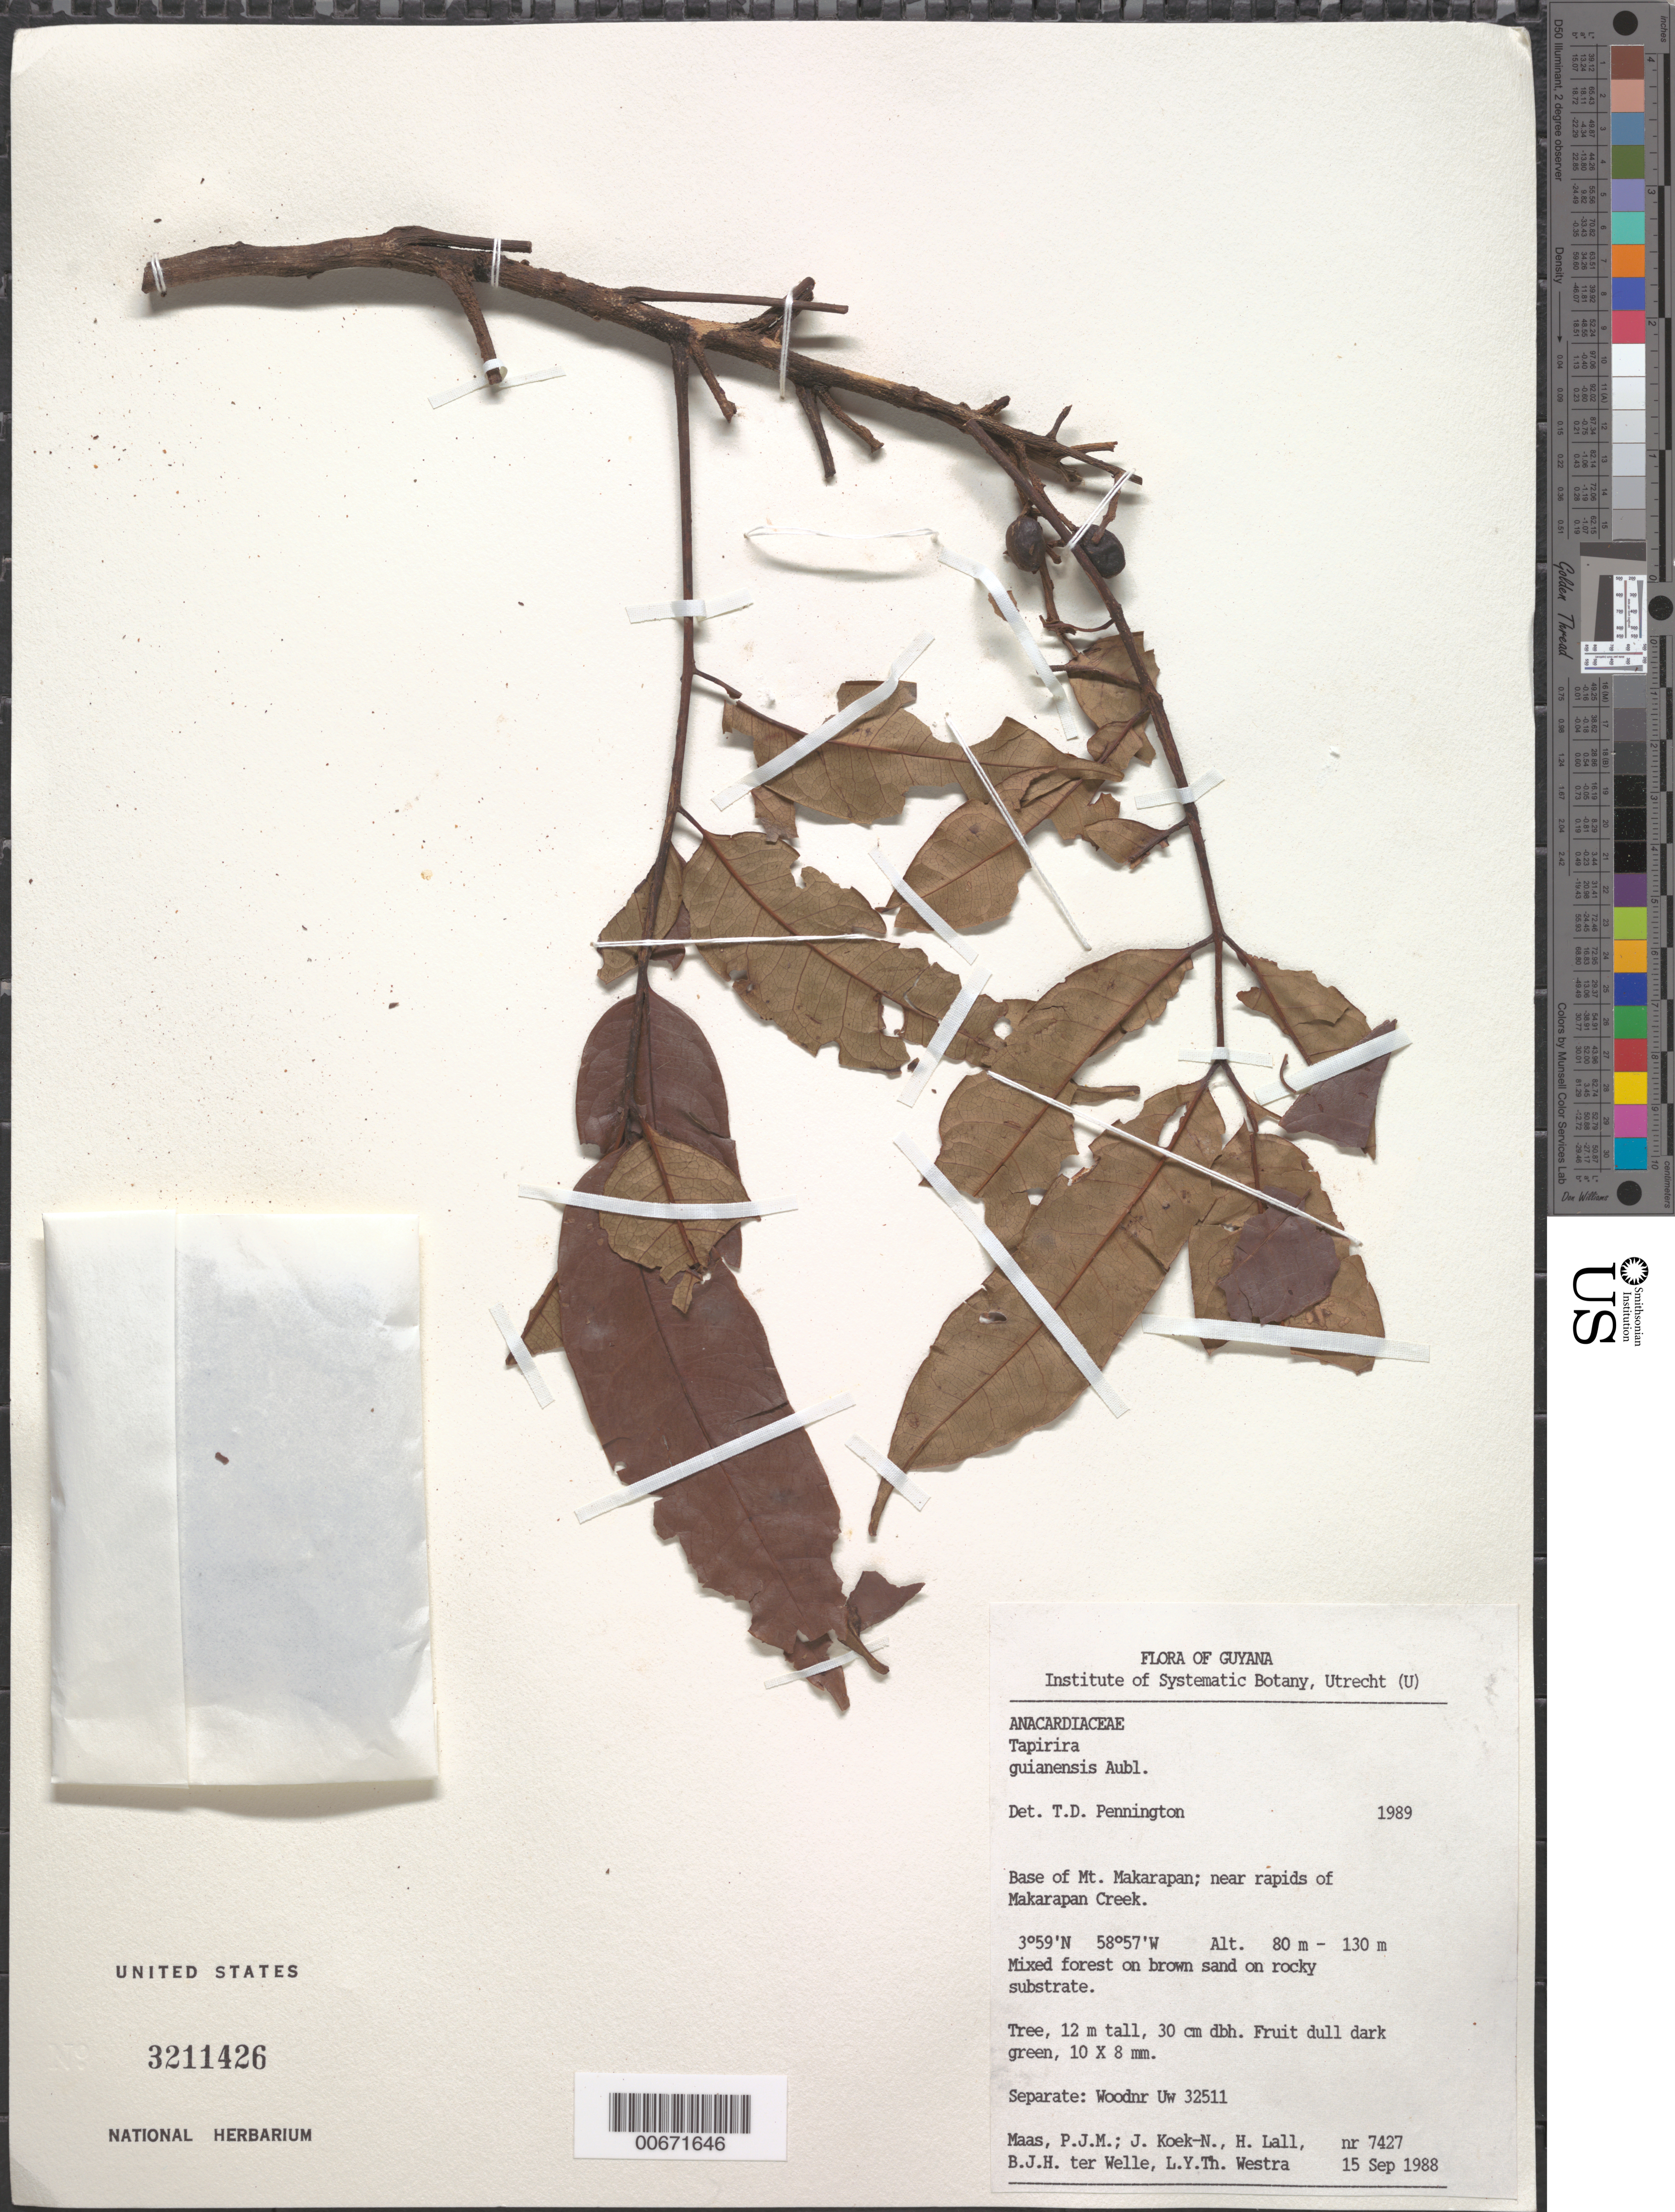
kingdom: Plantae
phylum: Tracheophyta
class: Magnoliopsida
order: Sapindales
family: Anacardiaceae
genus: Tapirira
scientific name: Tapirira guianensis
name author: Aubl.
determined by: Pennington, T. D., (K)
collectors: P. Maas, J. Koek-Noorman, H. Lall, B. Welle & L. Y. T. Westra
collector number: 7427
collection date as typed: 15-Sep-88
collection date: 1988-09-15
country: Guyana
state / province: U. Takutu-U. Essequibo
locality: Mt. Makarapan, base; near rapids of Makarapan Creek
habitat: Mixed forest on brown sand on rocky substrate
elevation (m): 80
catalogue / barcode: US 3211426